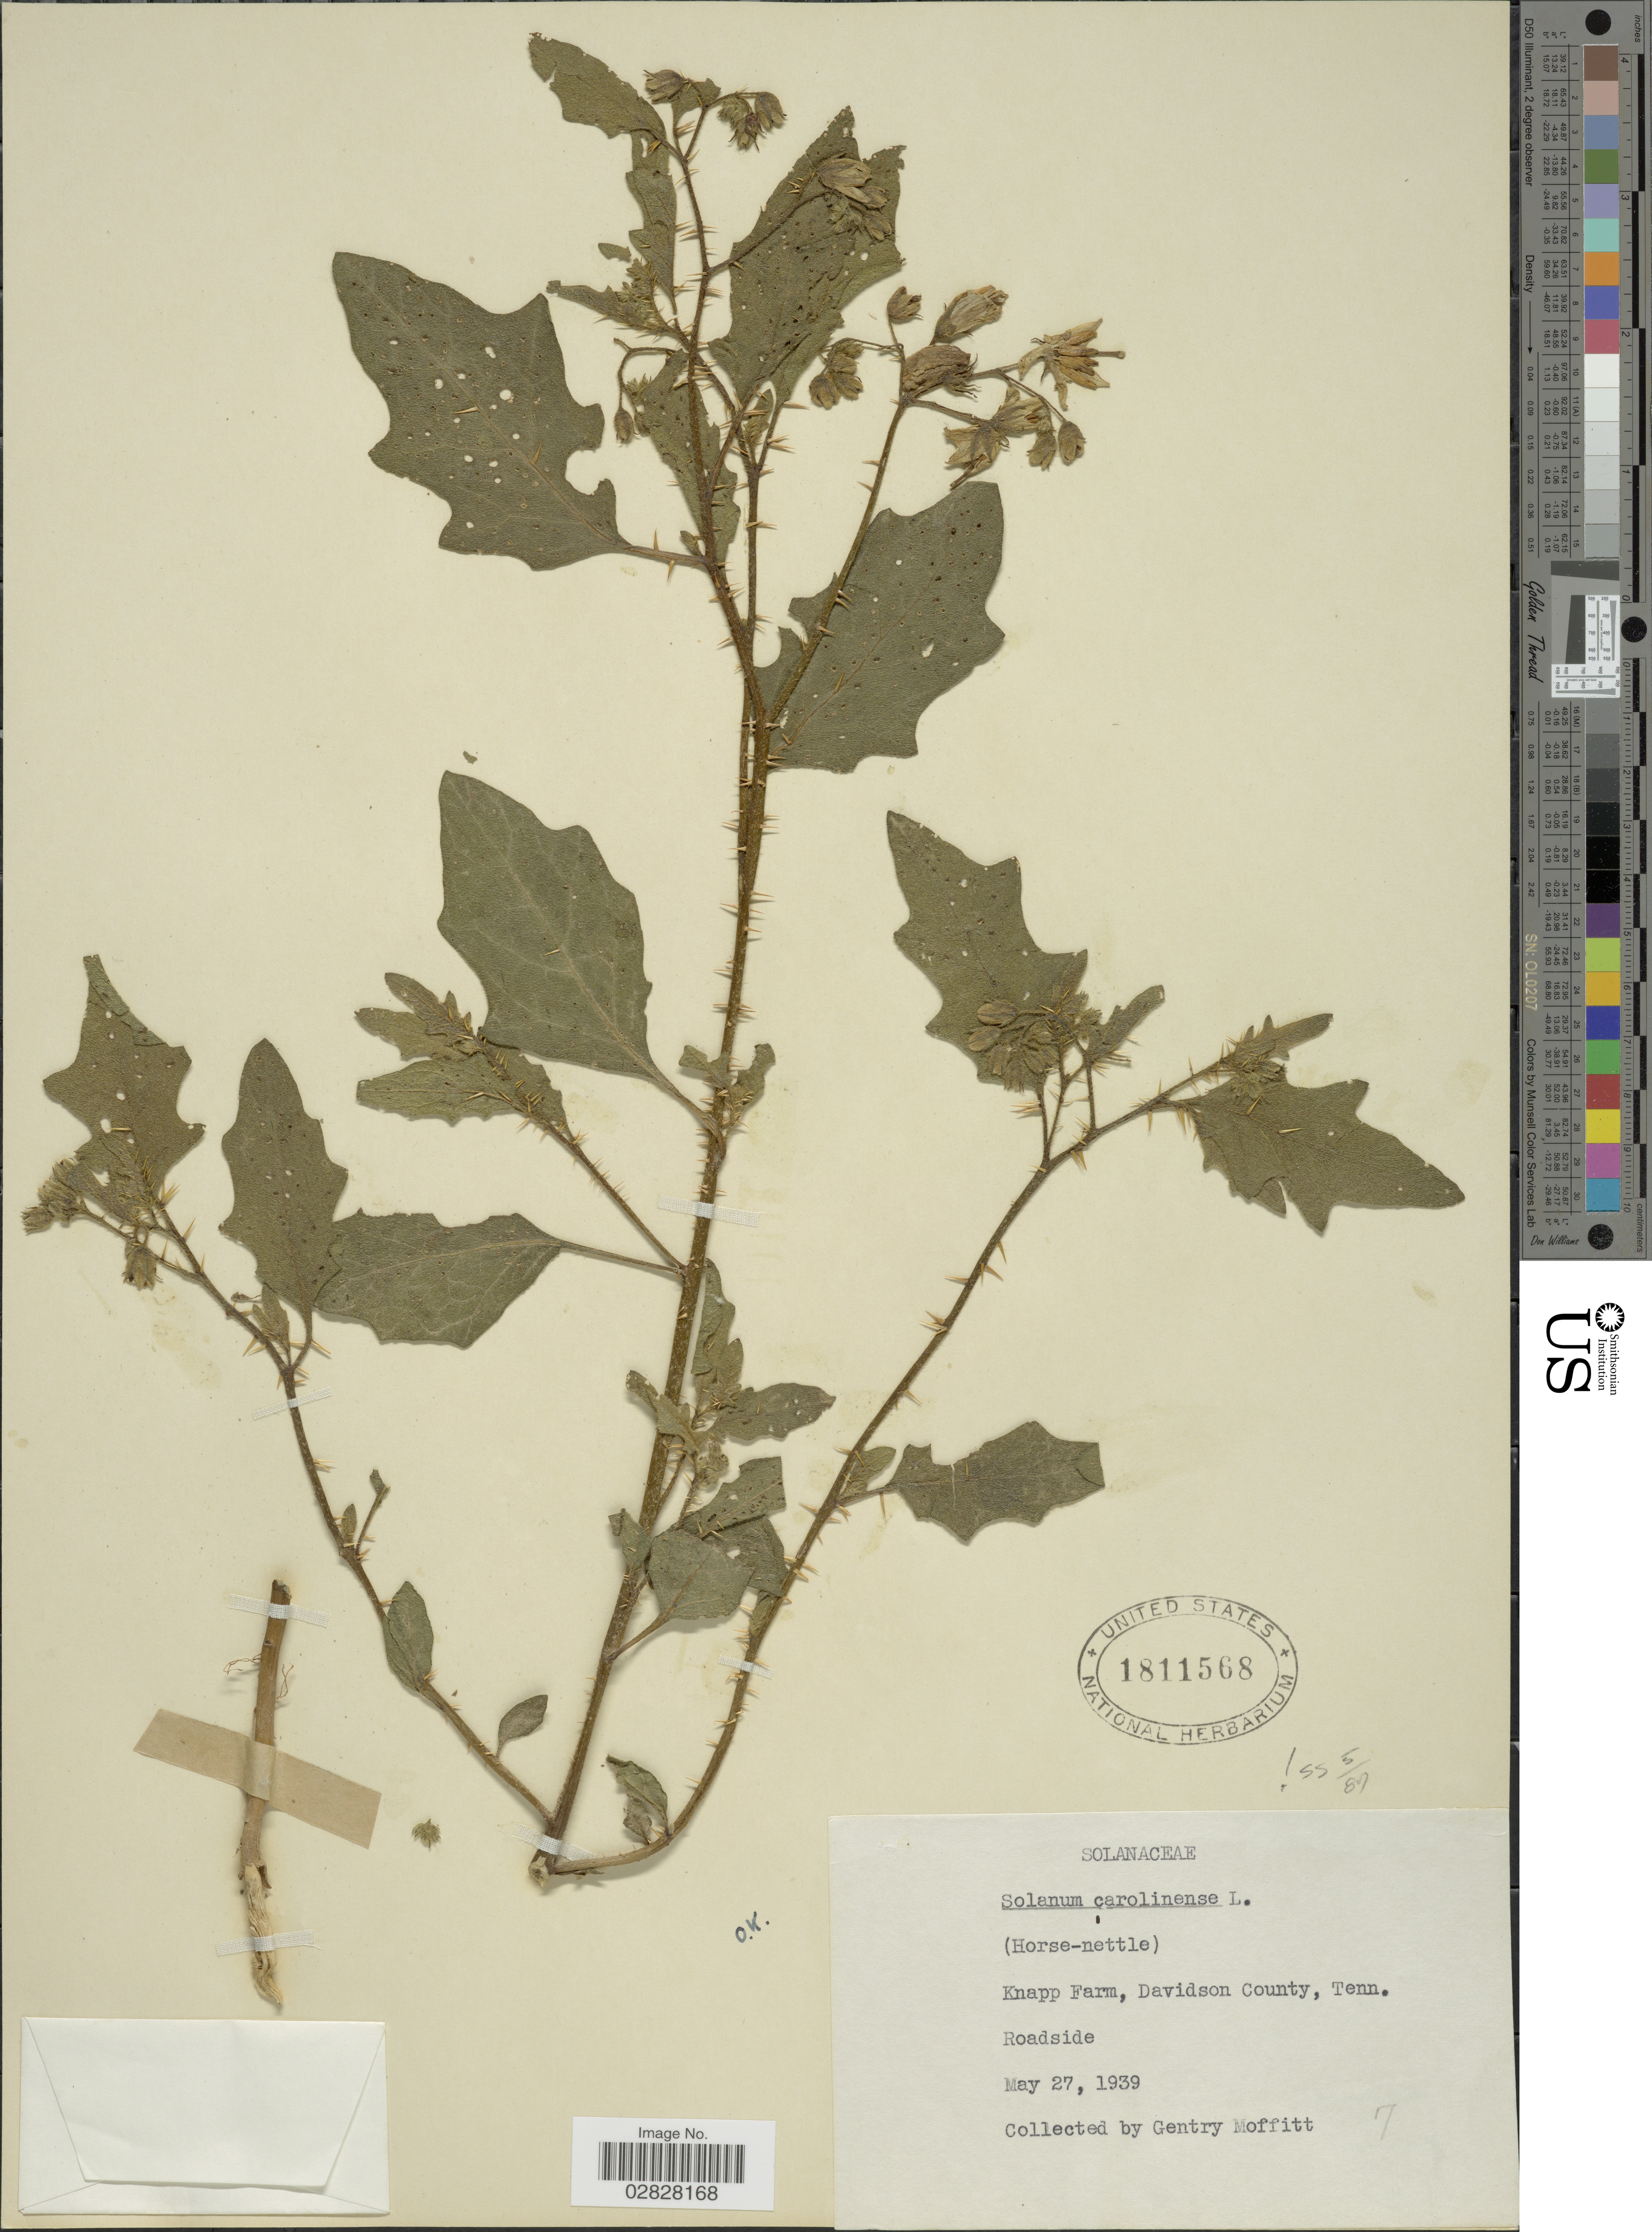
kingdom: Plantae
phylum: Tracheophyta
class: Magnoliopsida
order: Solanales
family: Solanaceae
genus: Solanum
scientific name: Solanum carolinense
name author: L.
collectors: G. Moffitt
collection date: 1939-05-27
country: United States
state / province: Tennessee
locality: Kanpp Farm, Davidson County. Roadside.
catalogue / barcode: US 1811568